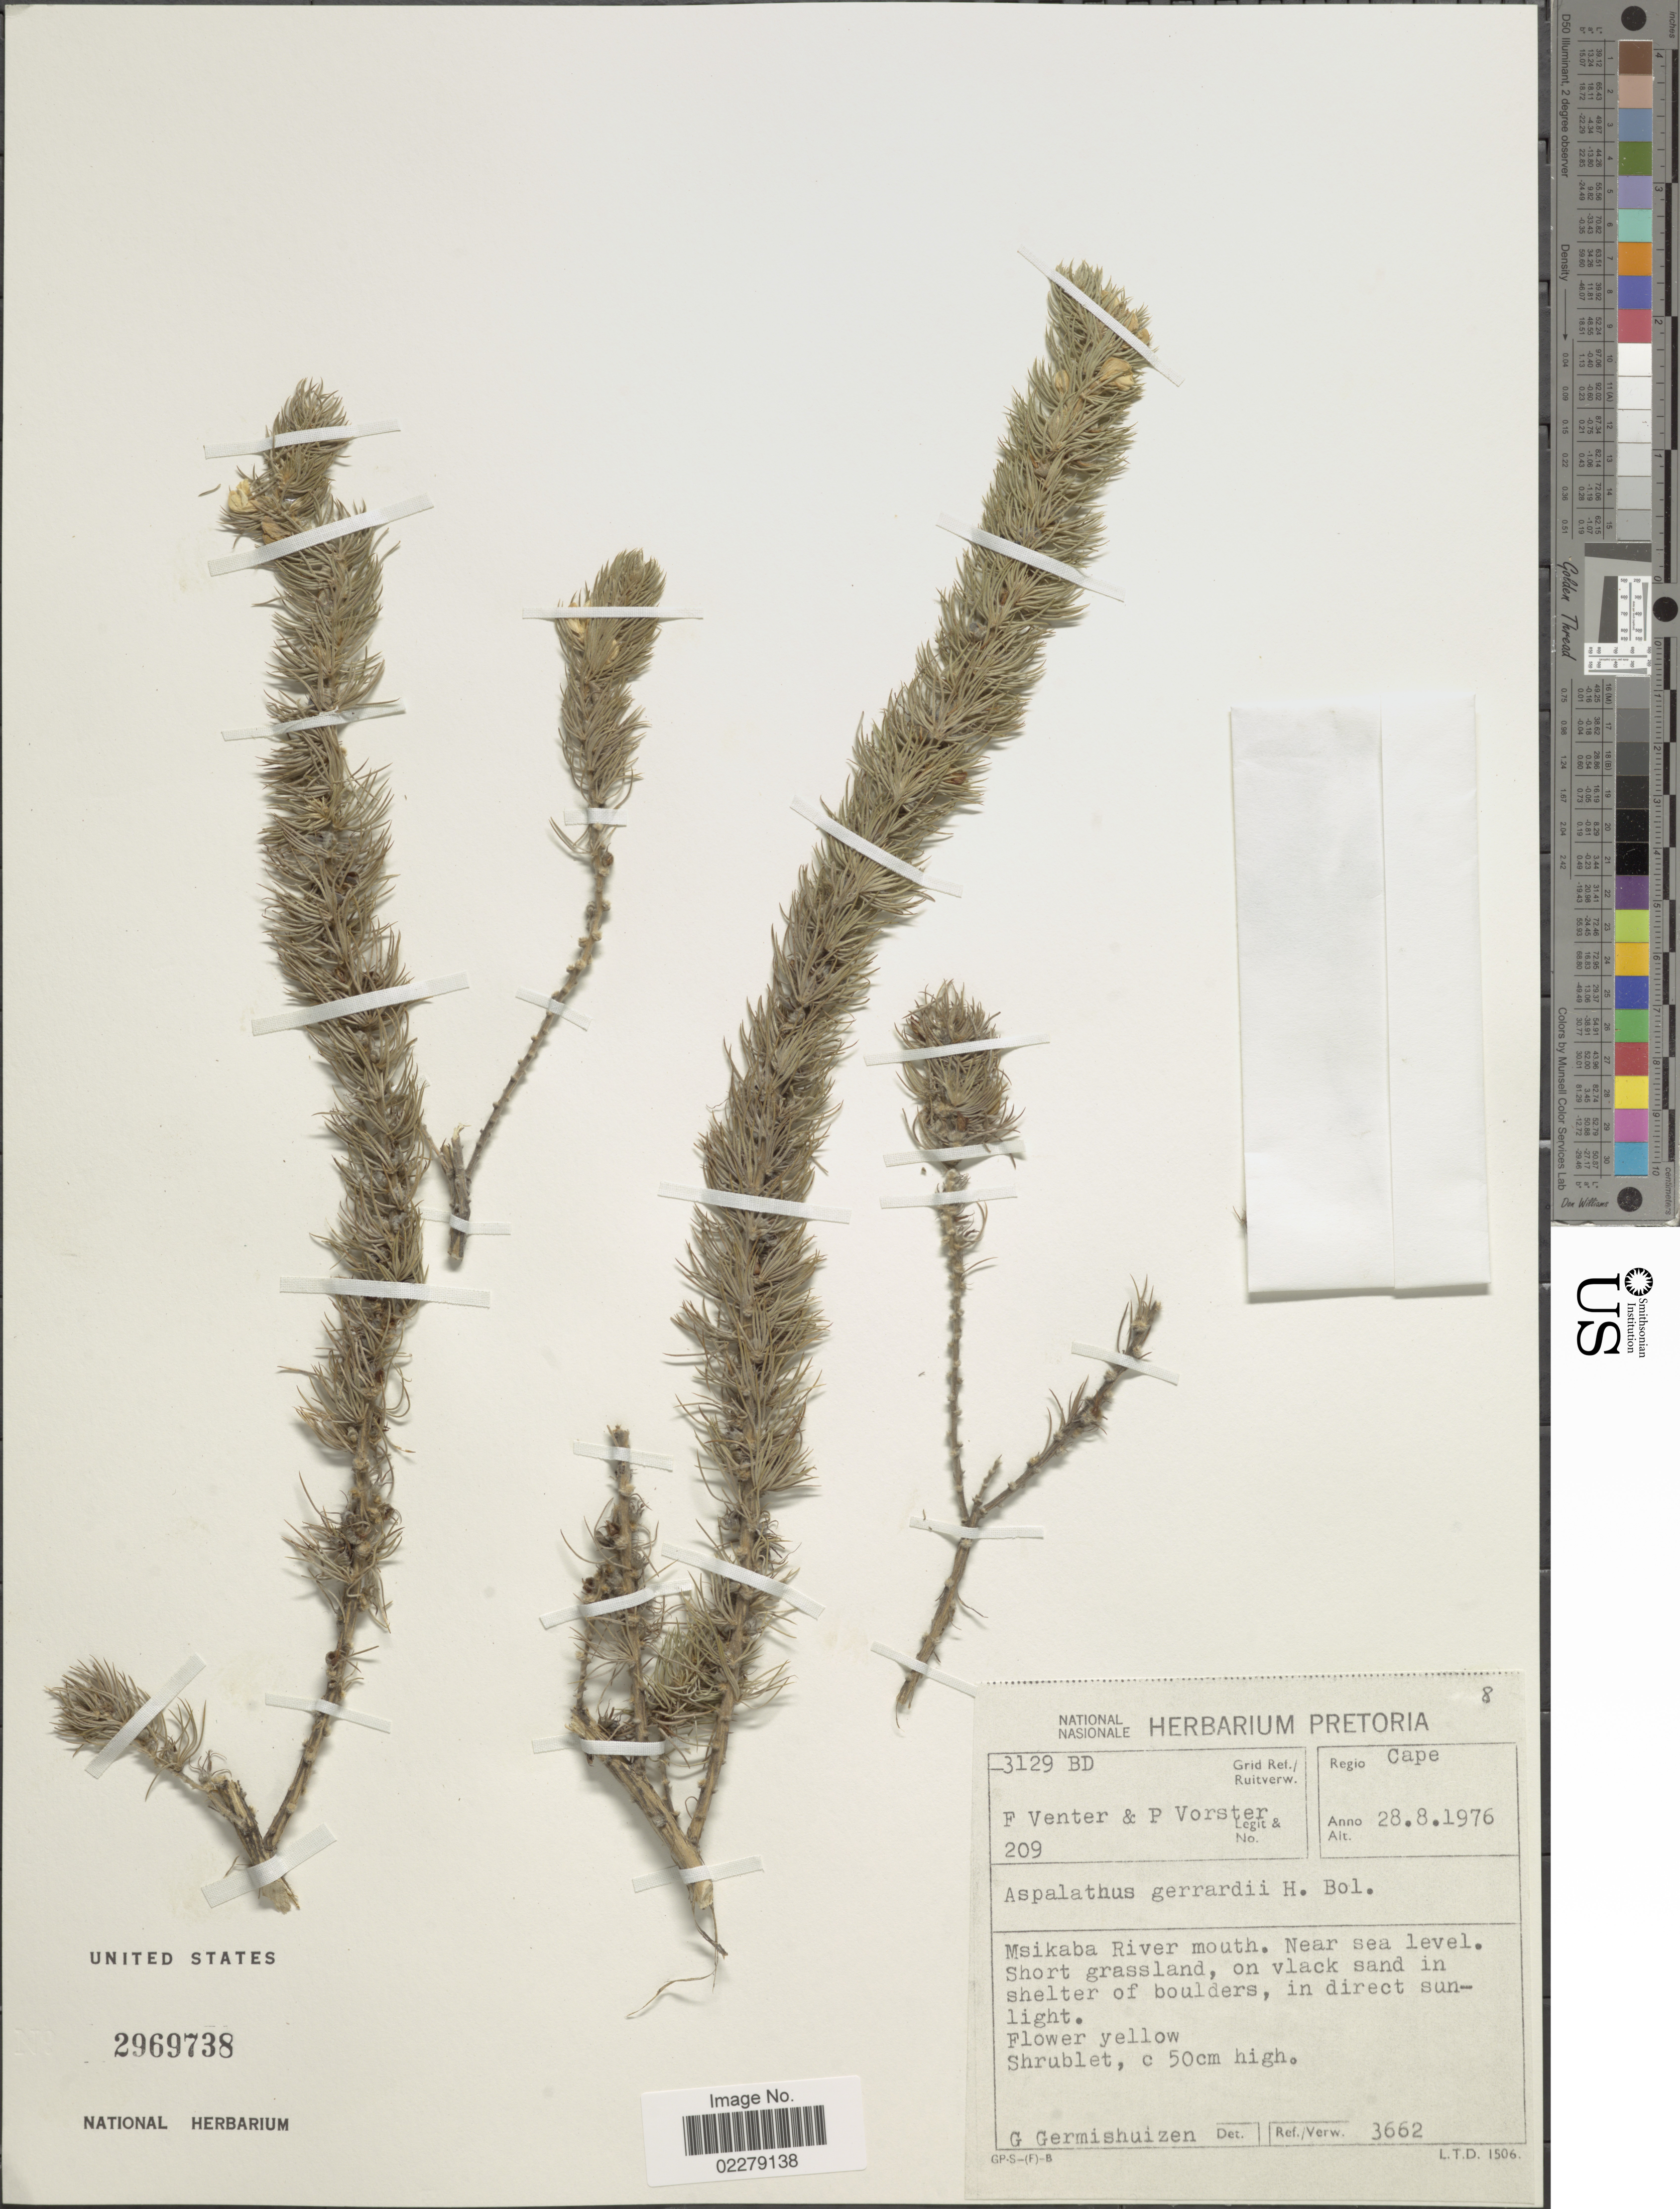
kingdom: Plantae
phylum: Tracheophyta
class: Magnoliopsida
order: Fabales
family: Fabaceae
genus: Aspalathus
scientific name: Aspalathus gerrardii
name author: Bolus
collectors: F. Venter & P. Vorster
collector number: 209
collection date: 1976-08-28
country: South Africa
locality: Regio Cape. Msikaba river mouth, Near sea level. Short grassland, on vlack sand in shelter of boulders, in direct sunlight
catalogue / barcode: US 2969738